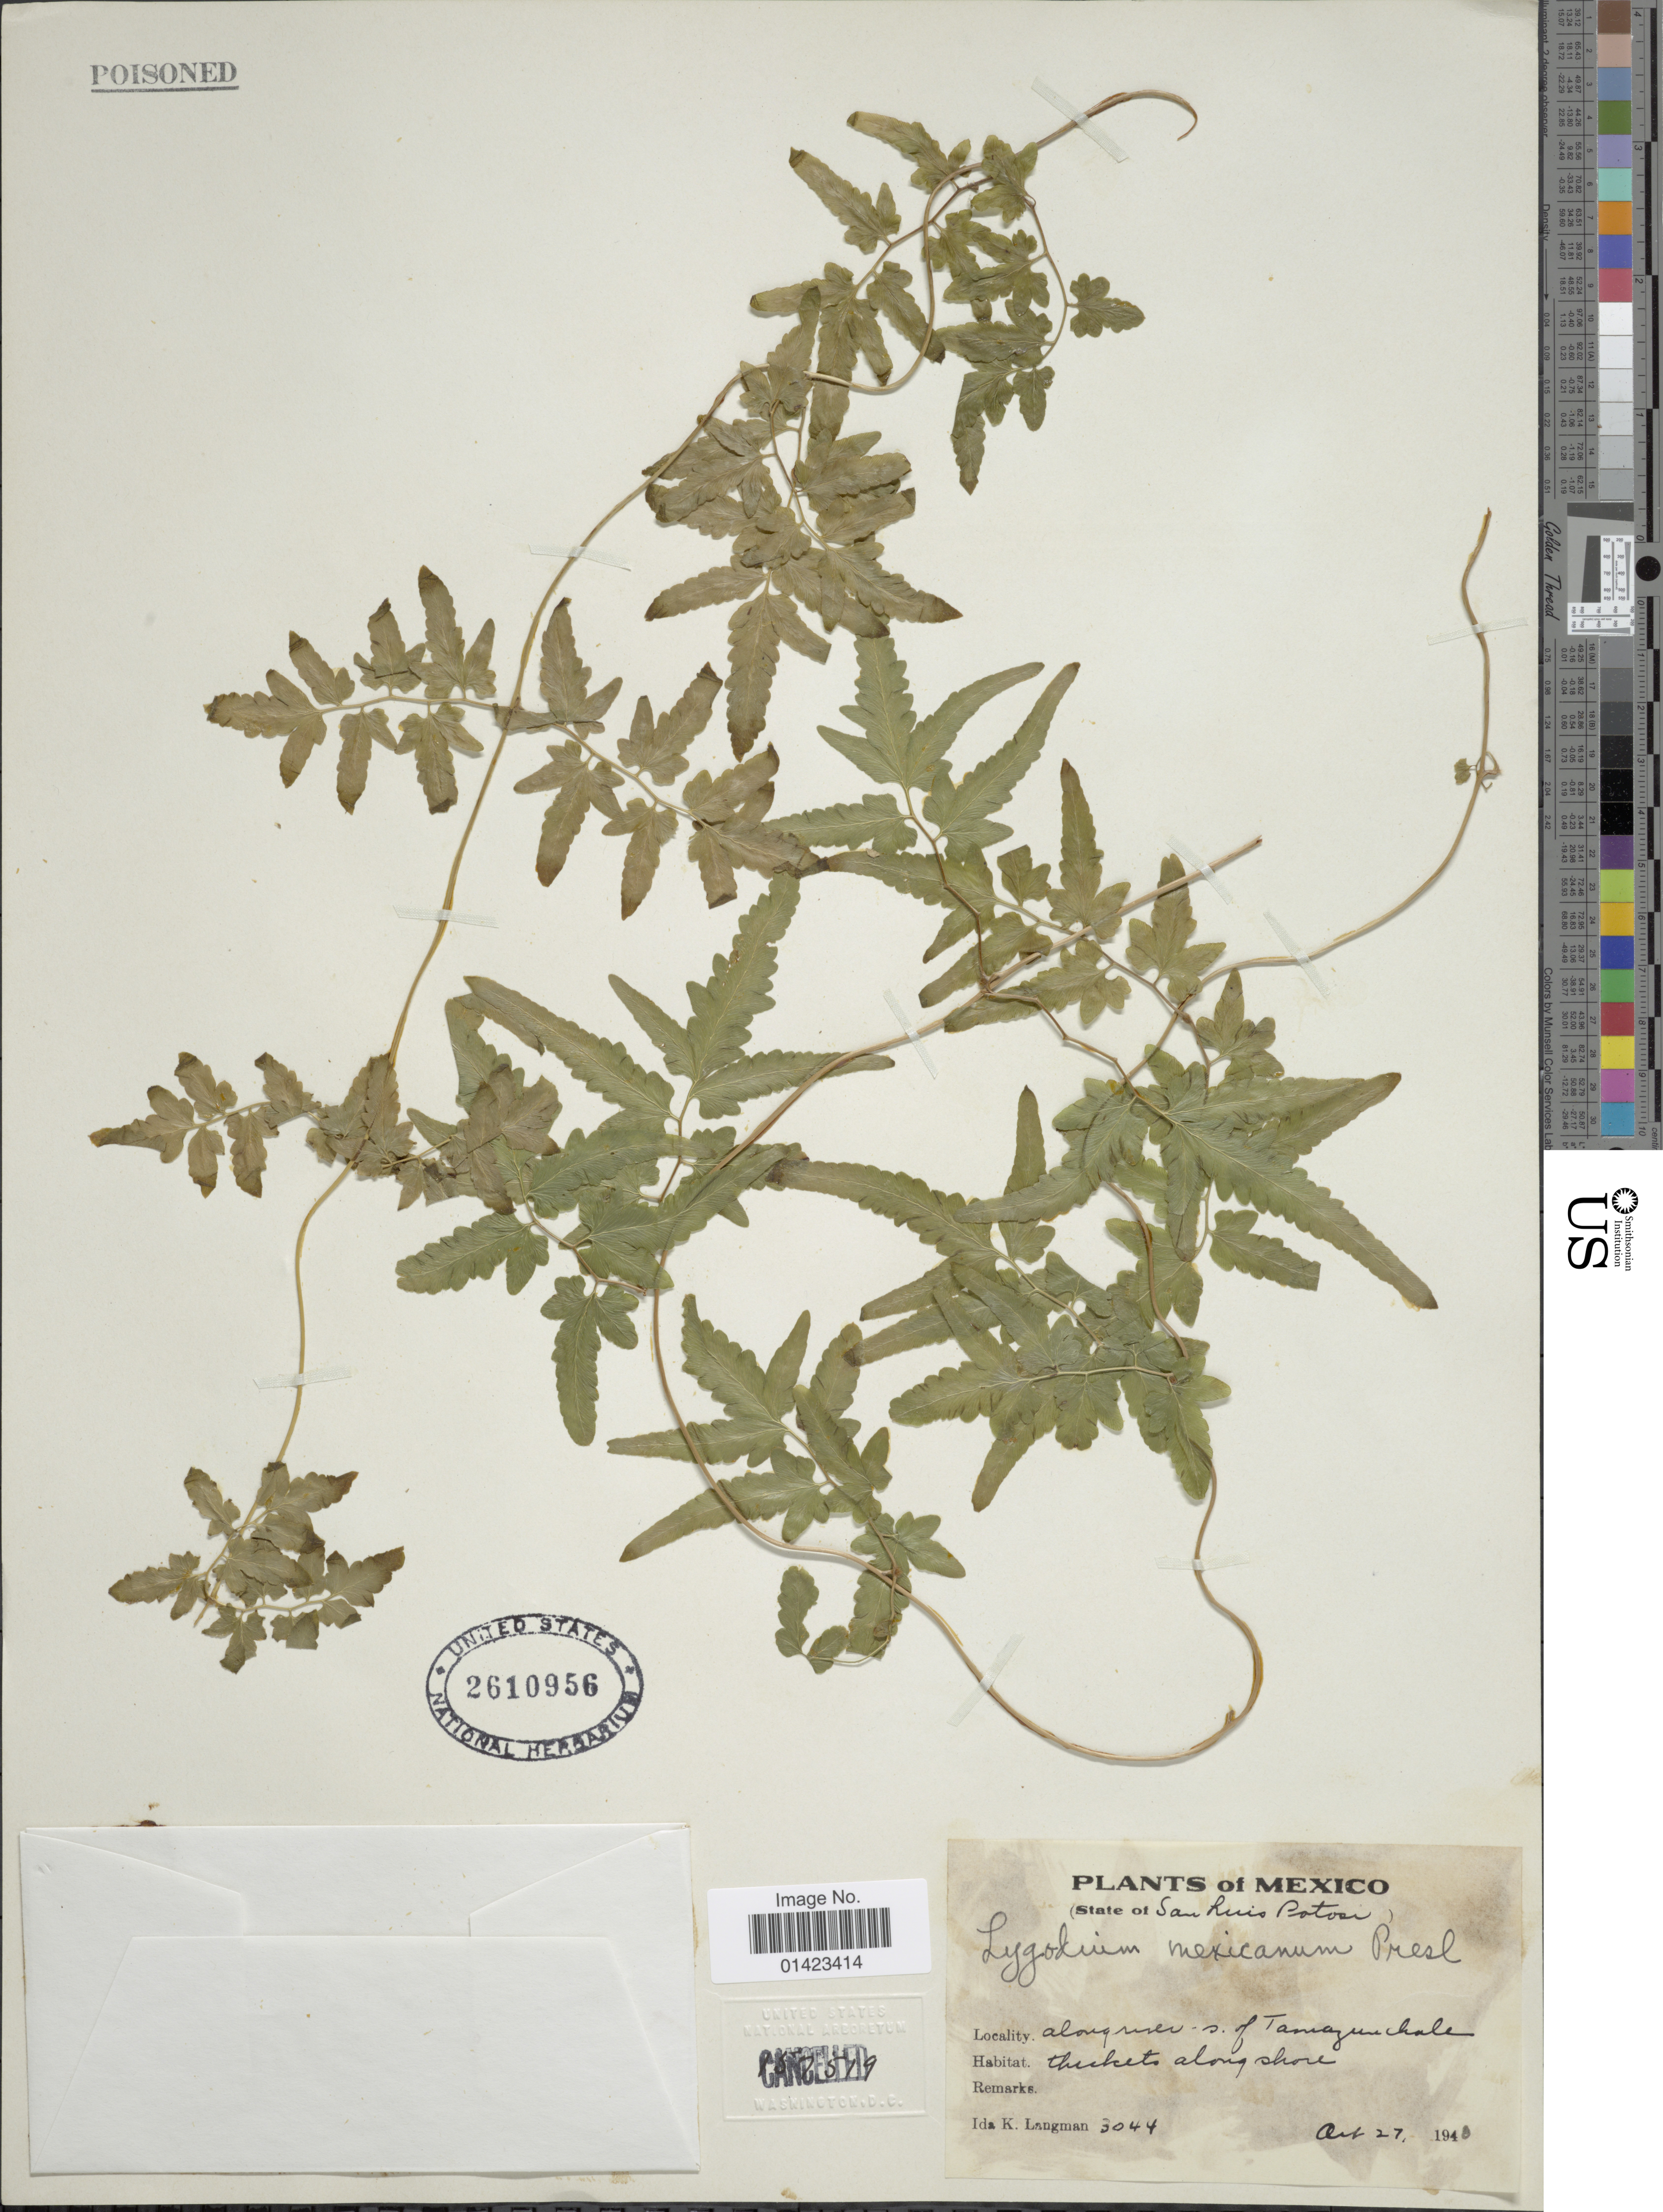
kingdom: Plantae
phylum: Tracheophyta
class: Polypodiopsida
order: Schizaeales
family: Lygodiaceae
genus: Lygodium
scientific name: Lygodium venustum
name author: Sw.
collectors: I. K. Langman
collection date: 1948-10-27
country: Mexico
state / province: San Luis Potosí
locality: Thickets along shore, along river - s. of Tamazunchale.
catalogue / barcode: US 2610956